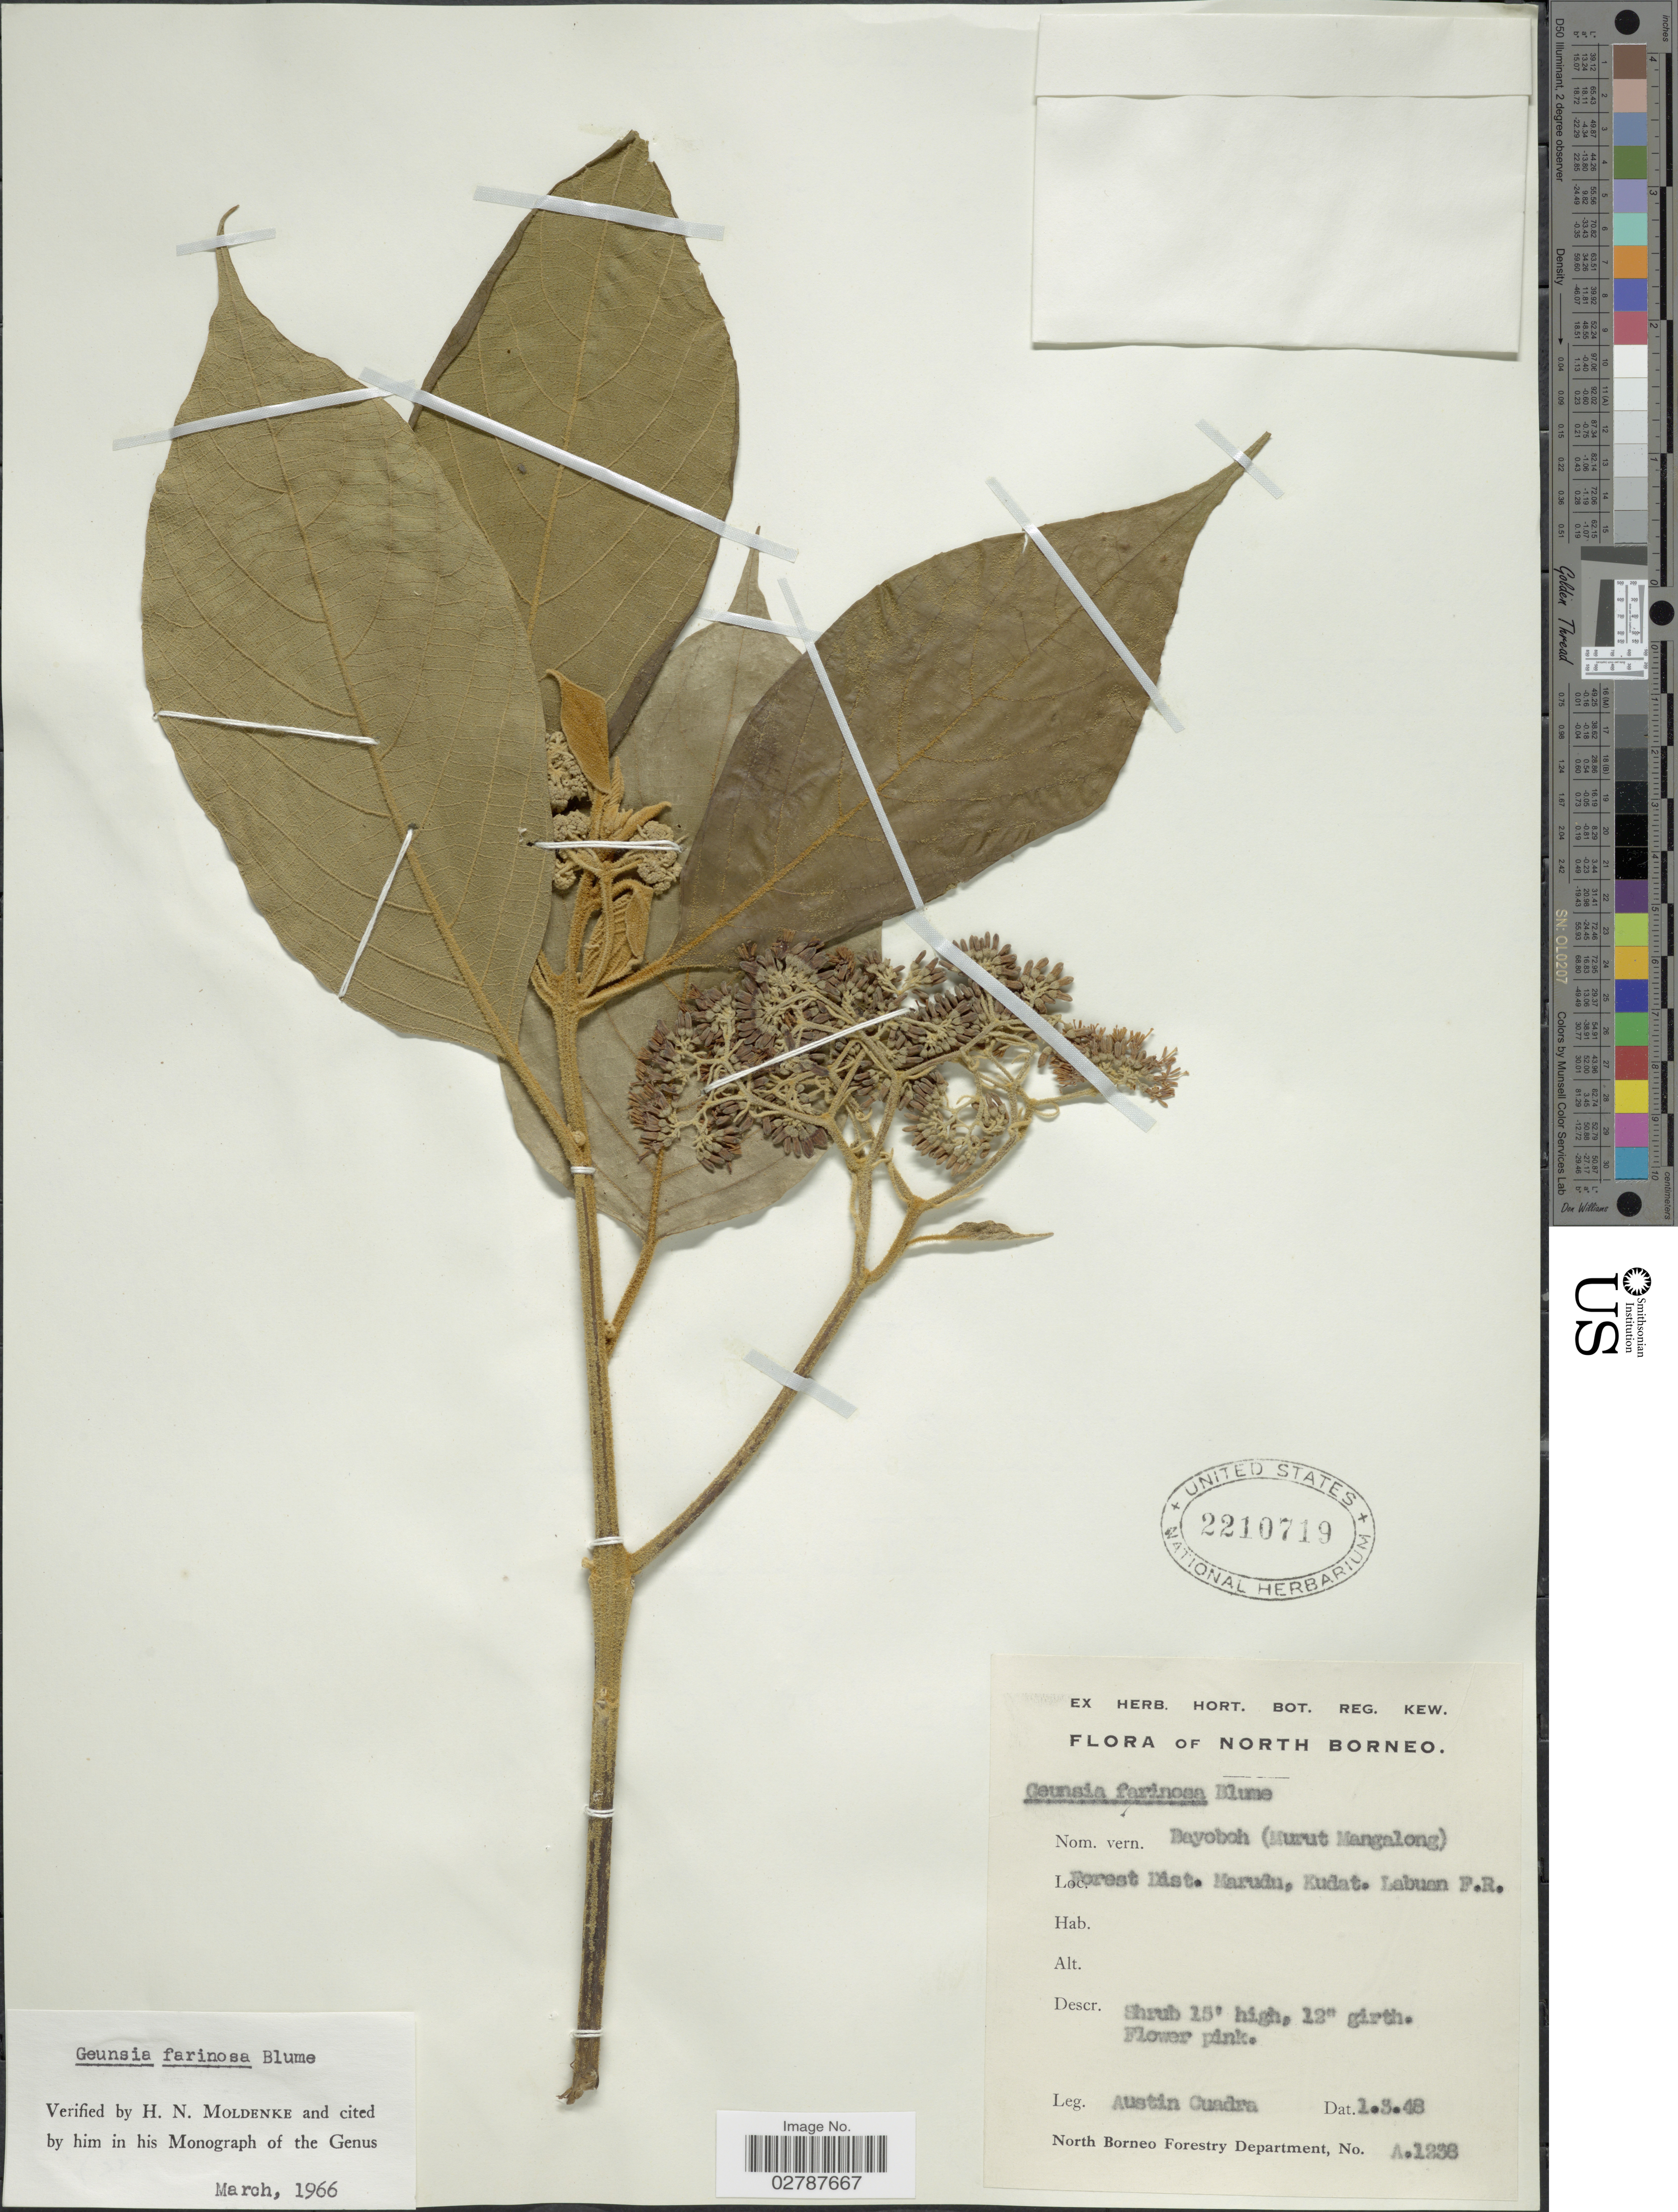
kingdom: Plantae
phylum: Tracheophyta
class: Magnoliopsida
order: Lamiales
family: Lamiaceae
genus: Callicarpa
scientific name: Callicarpa farinosa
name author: Roxb. ex C.B. Clarke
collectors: A. Cuadra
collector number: A1238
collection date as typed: Transcribed d/m/y: 1/3/48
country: Malaysia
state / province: Labuan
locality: North Borneo. Forest Dist. Marudu, Kudat. Labuan F.R.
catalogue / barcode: US 2210719